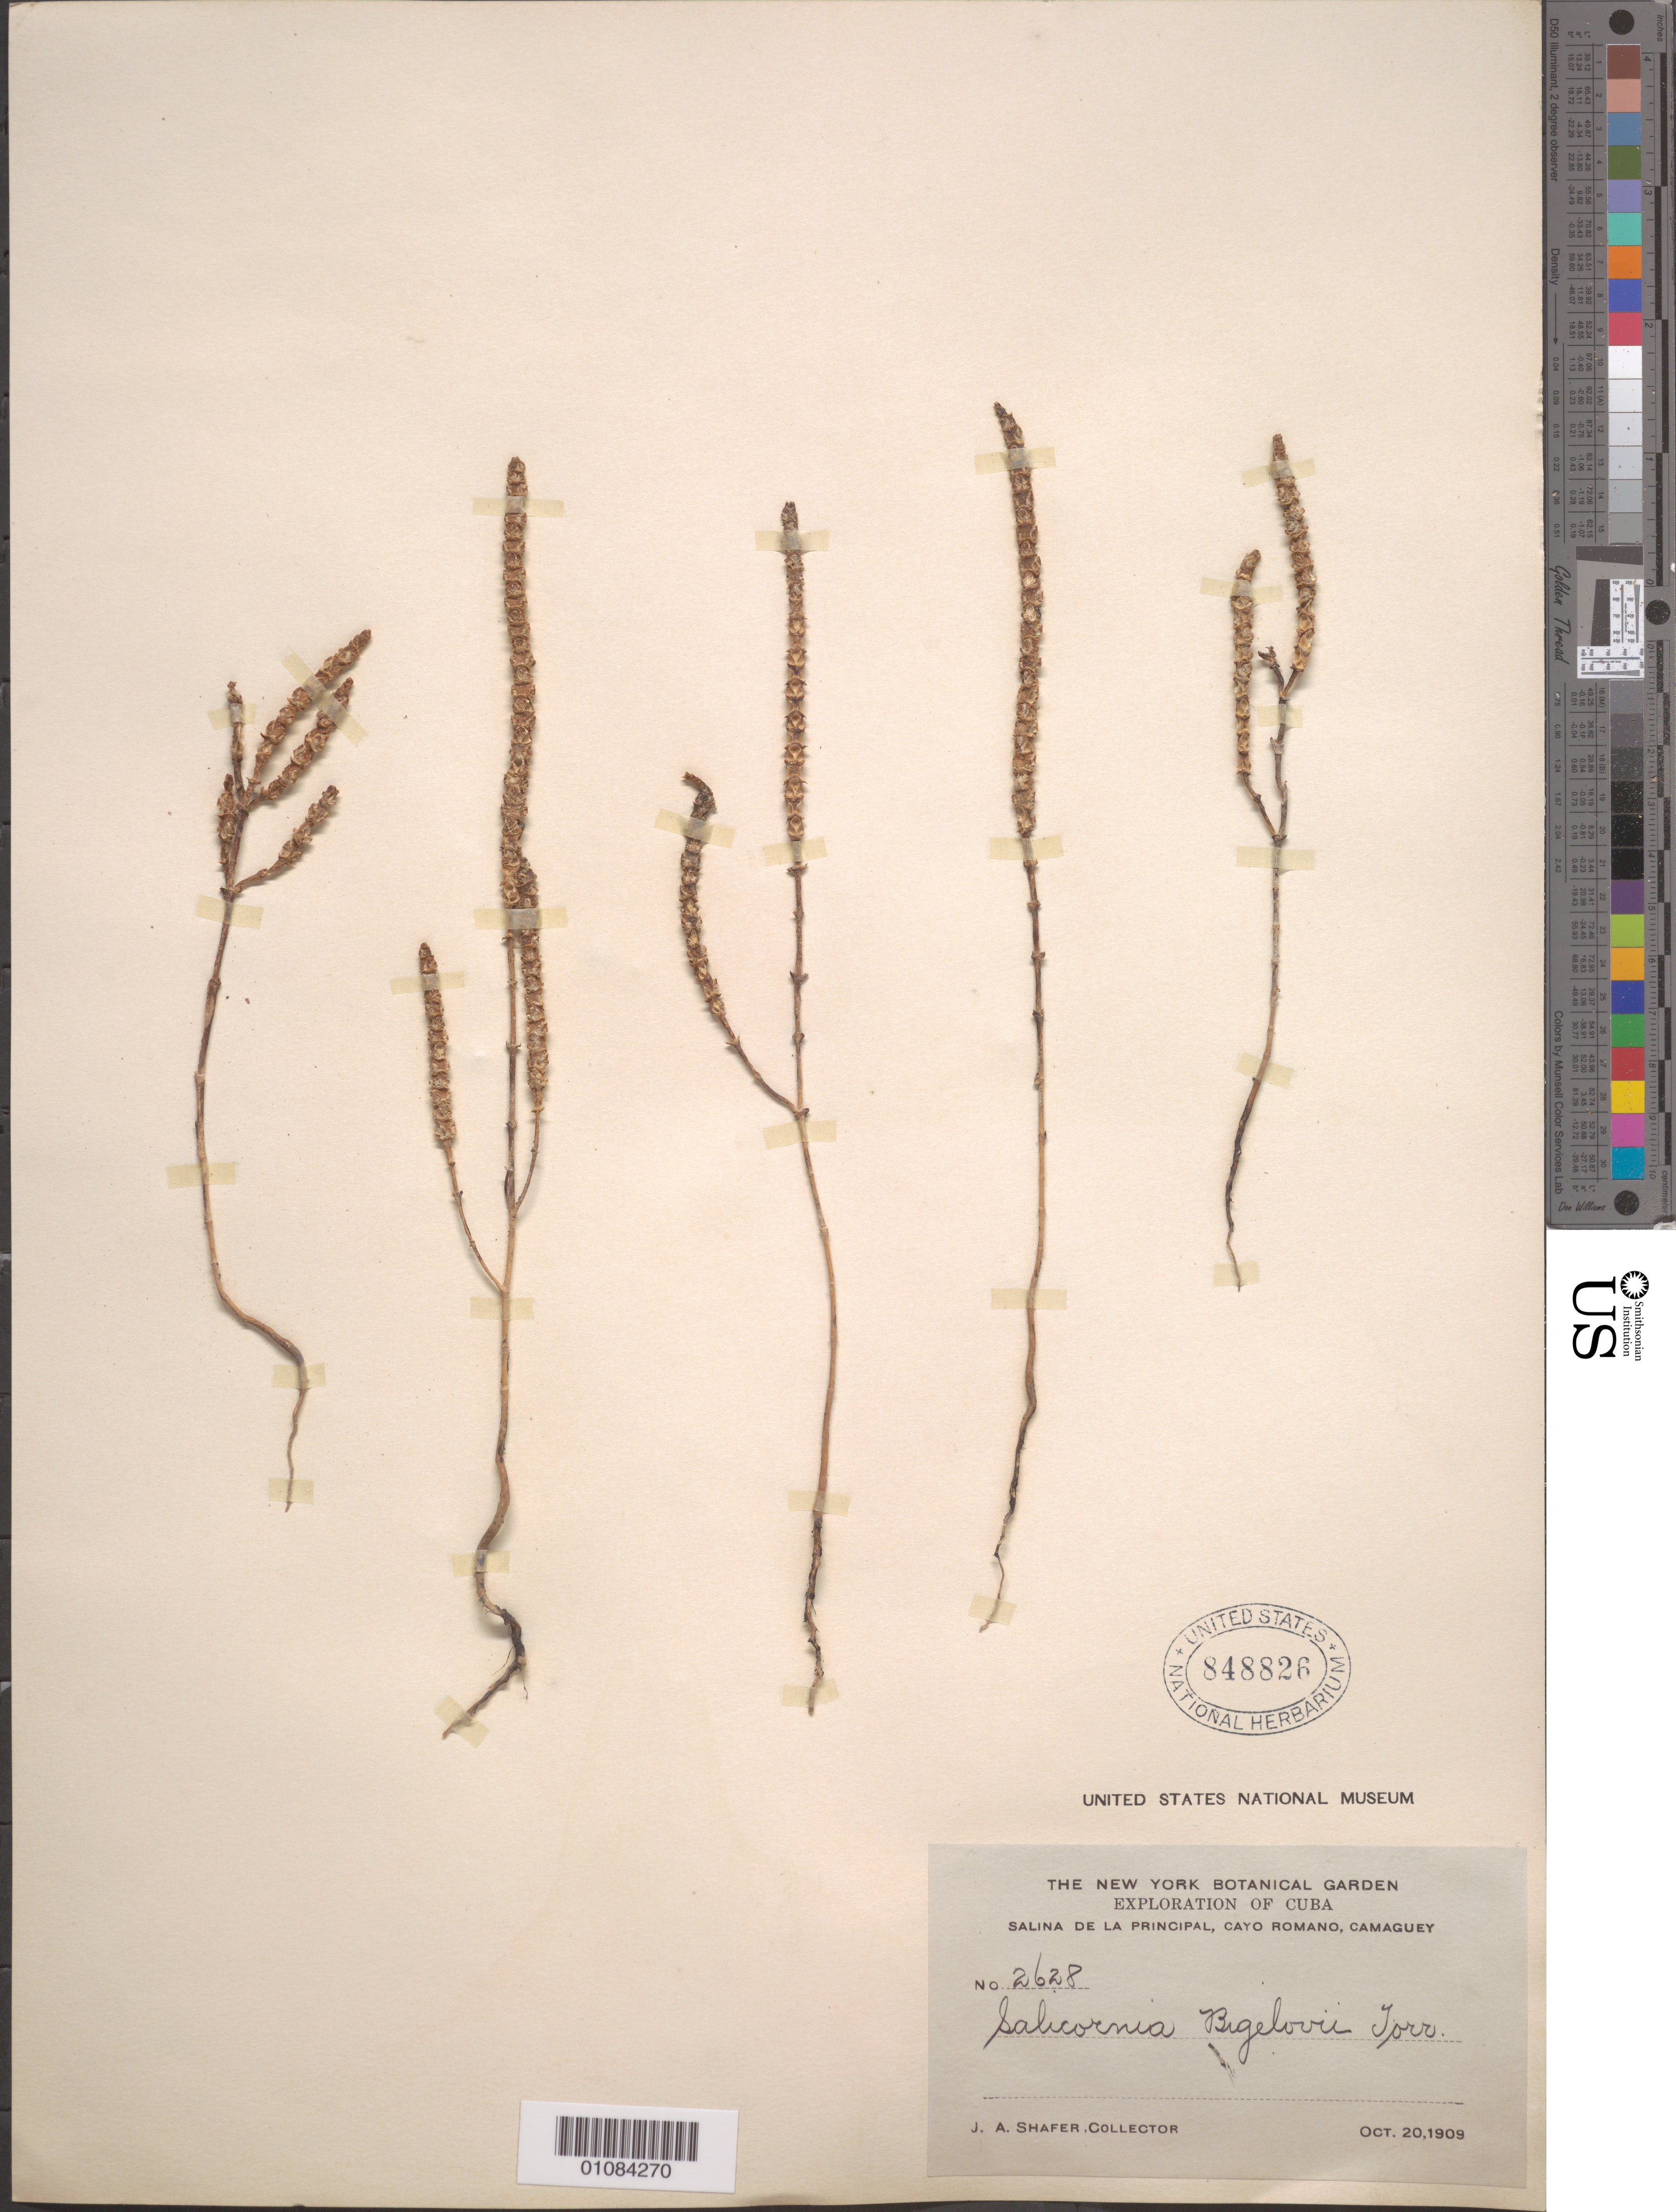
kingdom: Plantae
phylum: Tracheophyta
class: Magnoliopsida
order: Caryophyllales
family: Amaranthaceae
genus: Salicornia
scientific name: Salicornia bigelovii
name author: Torr.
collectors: J. A. Shafer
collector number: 2628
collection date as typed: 20 Oct 1909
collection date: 1909-10-20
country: Cuba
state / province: Camagüey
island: Cuba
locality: Camaguey, Cayo Romano, Salina de la Principal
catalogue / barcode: US 848826